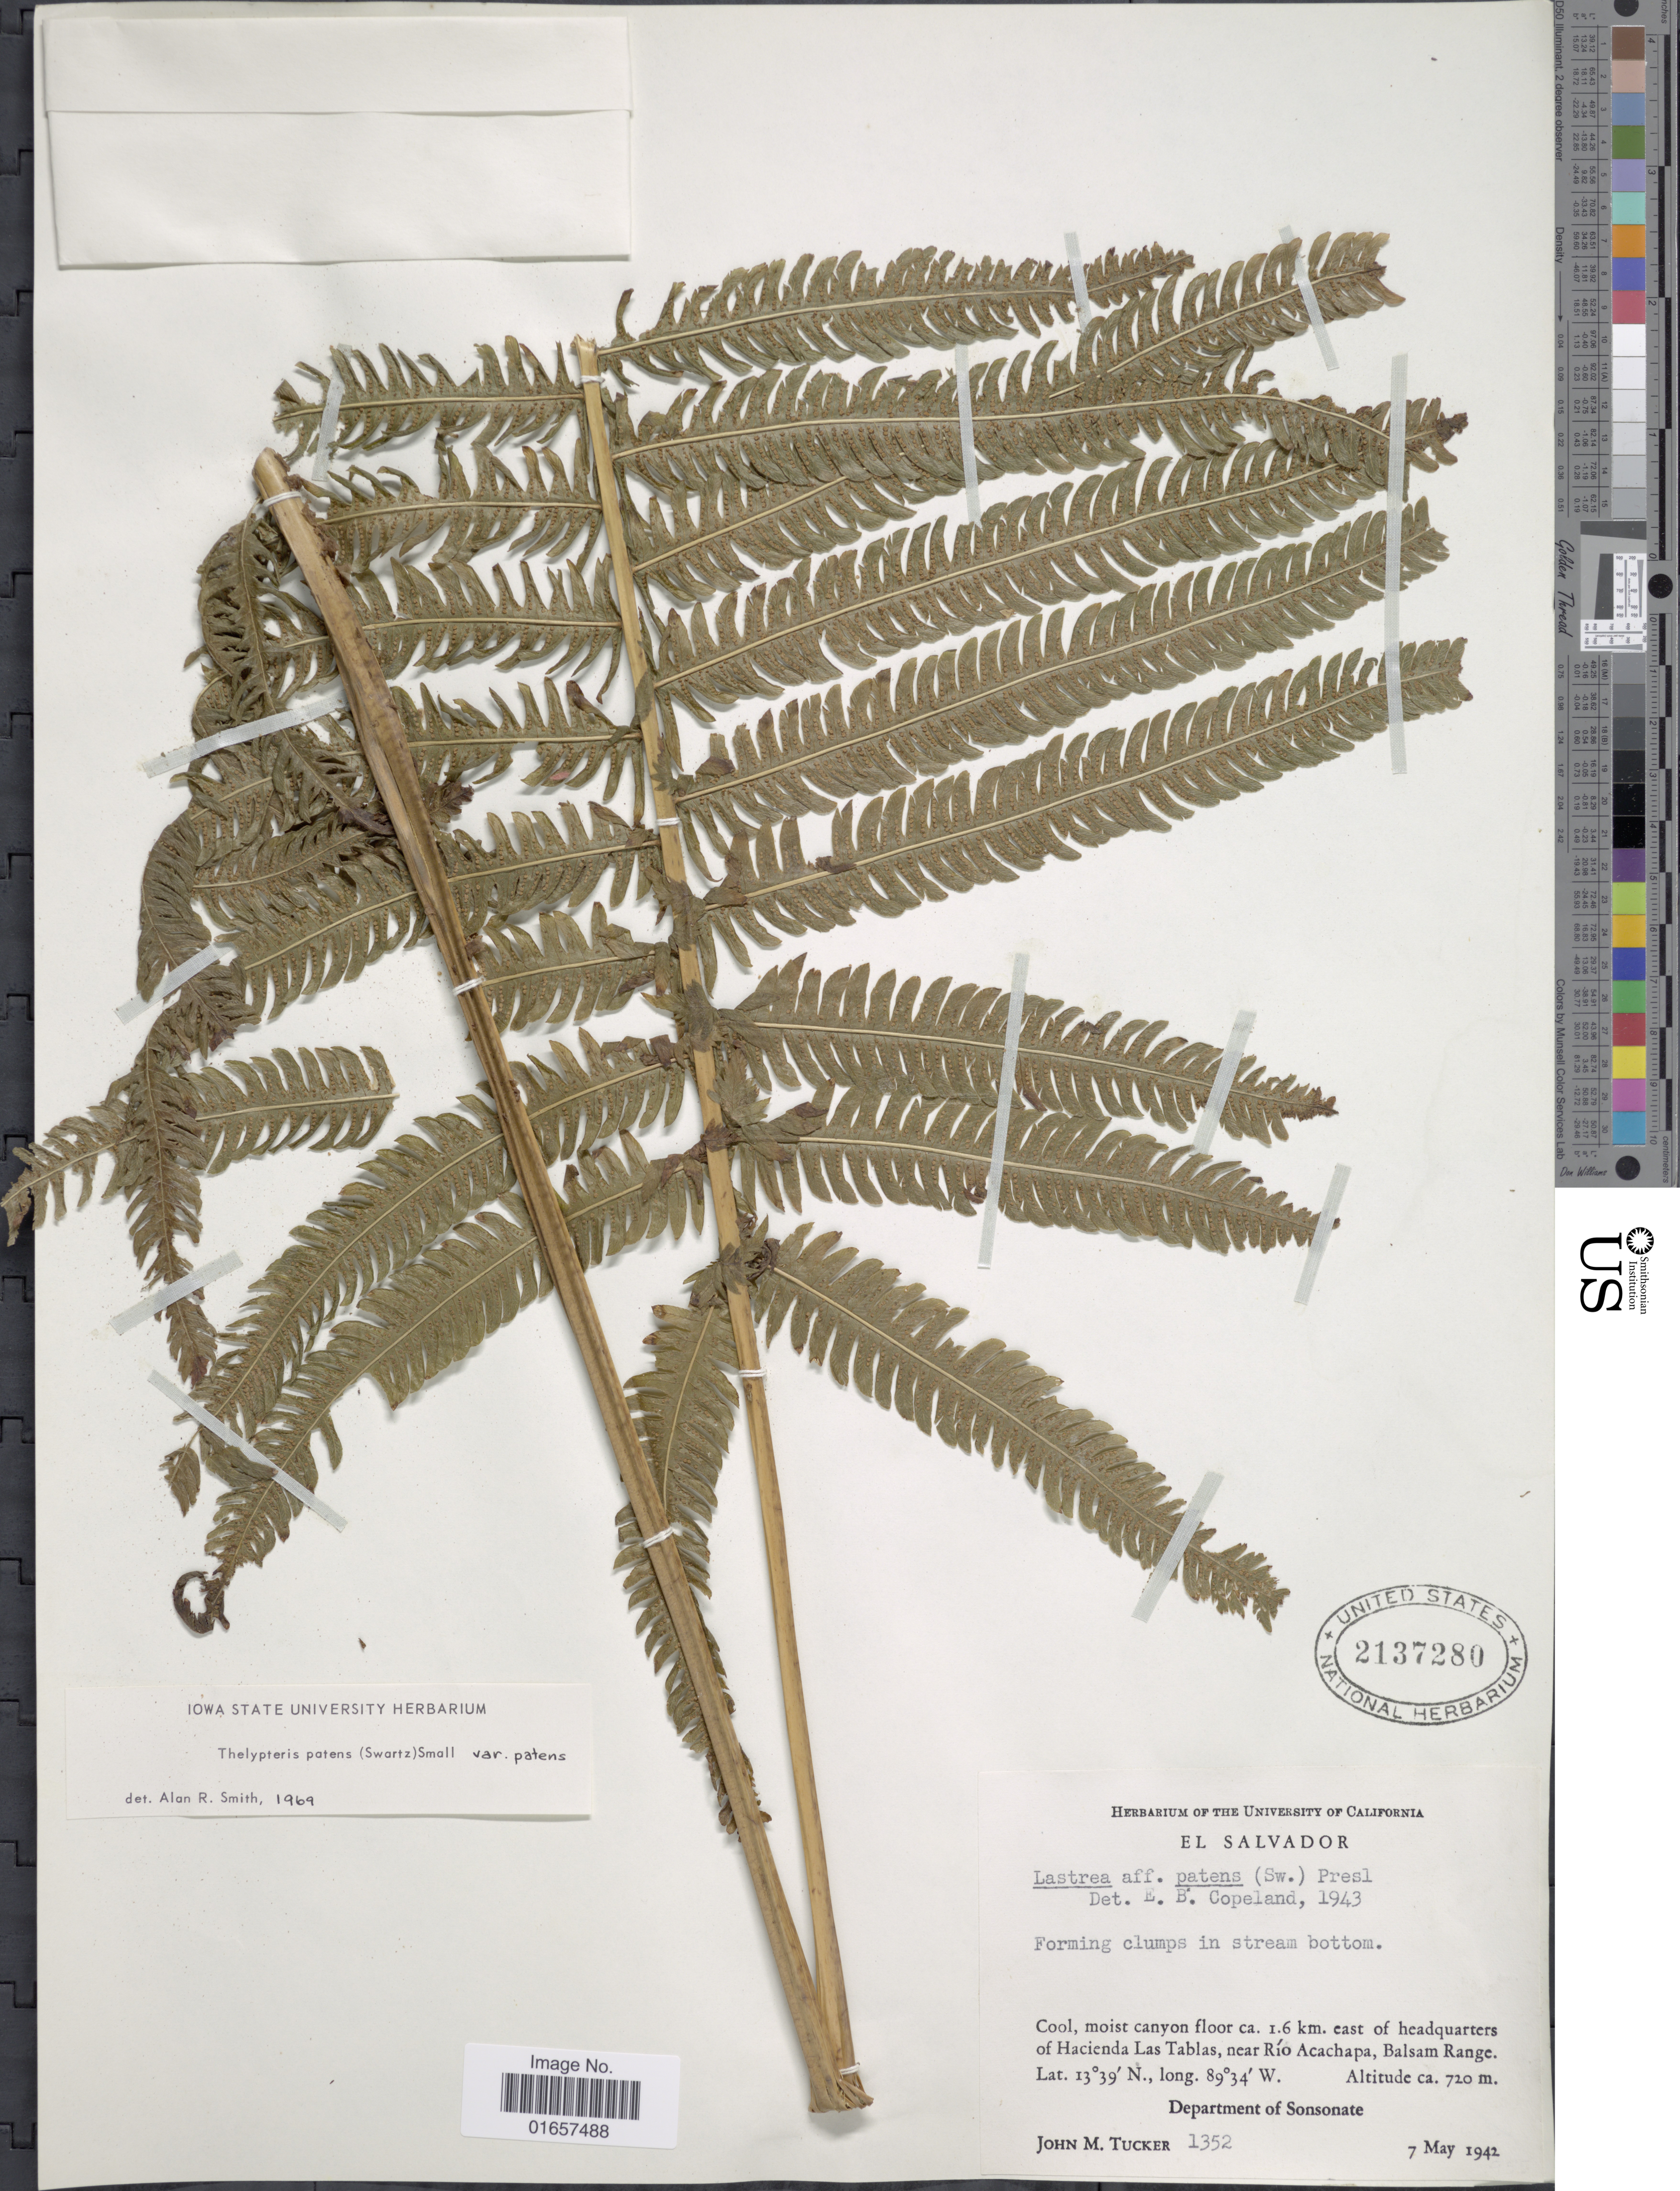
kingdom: Plantae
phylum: Tracheophyta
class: Polypodiopsida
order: Polypodiales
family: Thelypteridaceae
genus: Christella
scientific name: Christella patens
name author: (Sw.) Holttum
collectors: J. M. Tucker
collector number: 1352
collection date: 1942-05-07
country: El Salvador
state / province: Sonsonate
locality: El Salvador, Cool, moist canyon floor ca. 1.6 km. east of headquarters of Hacienda Las Tablas, near Río Acachapa, Balsam Range. Department of Sonsonate.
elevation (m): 720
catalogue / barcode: US 2137280